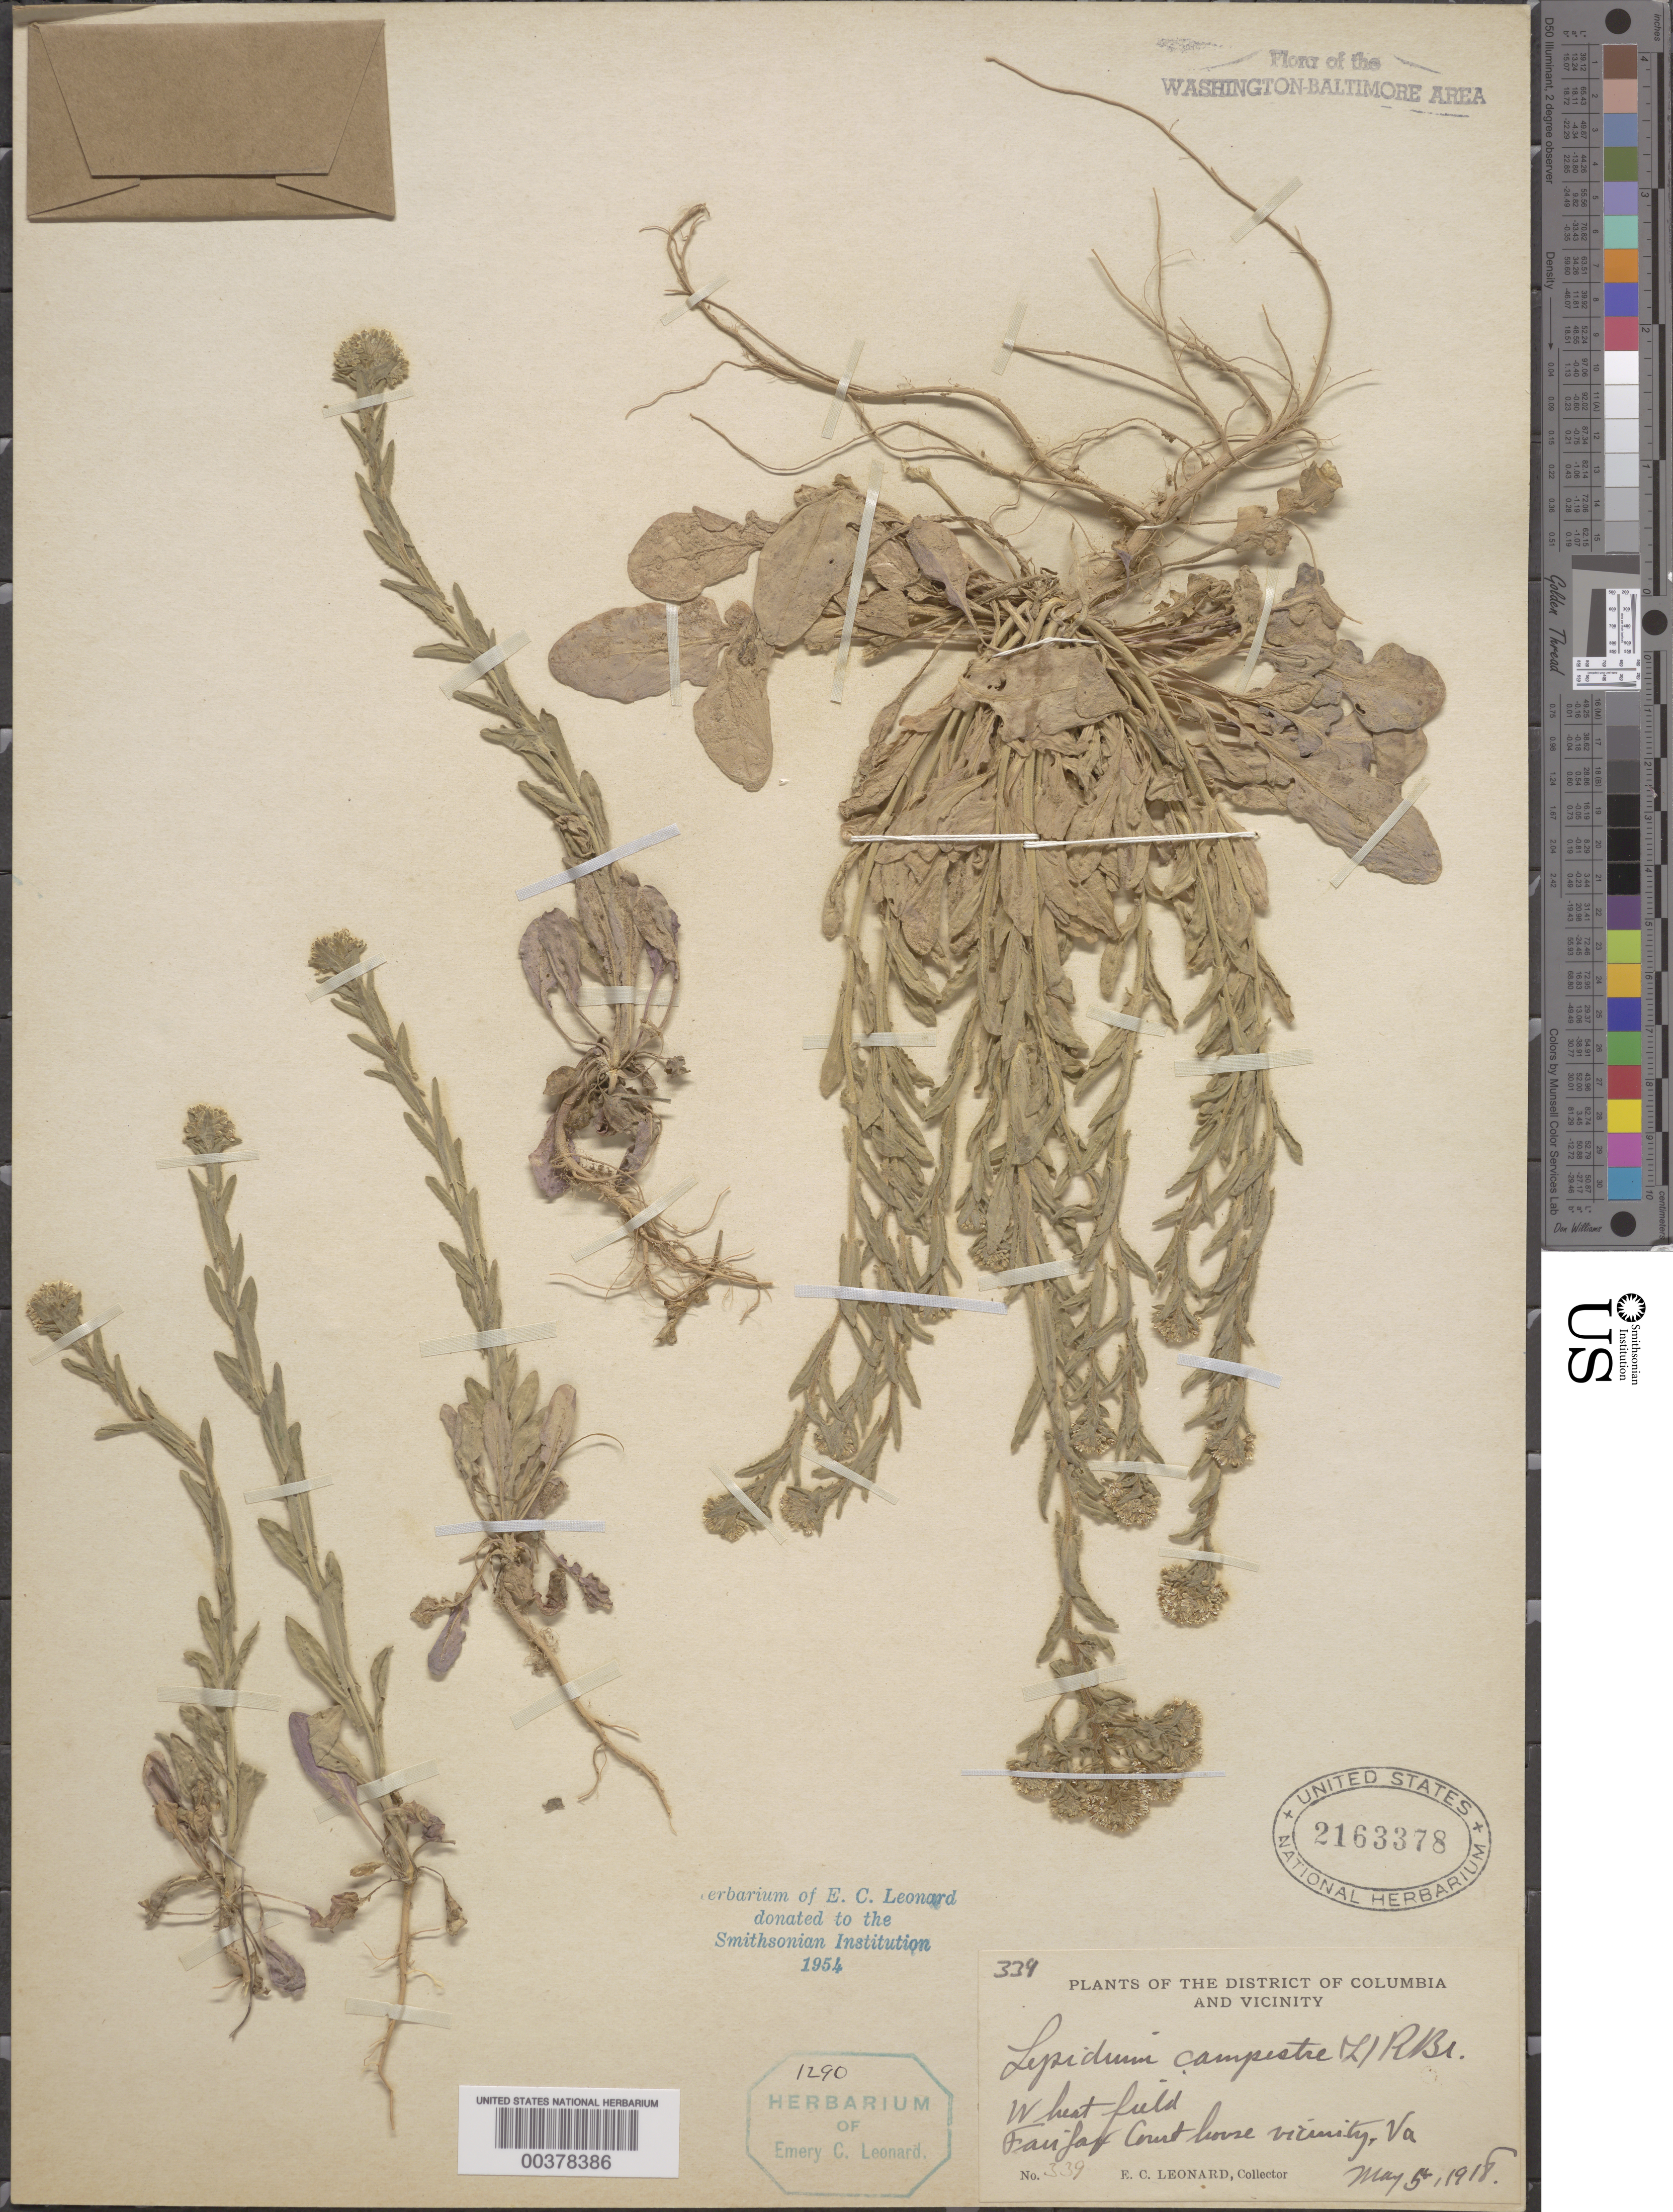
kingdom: Plantae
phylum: Tracheophyta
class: Magnoliopsida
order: Brassicales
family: Brassicaceae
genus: Lepidium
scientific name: Lepidium campestre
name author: (L.) W.T. Aiton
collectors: E. C. Leonard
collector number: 339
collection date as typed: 05 May 1918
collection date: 1918-05-05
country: United States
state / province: Virginia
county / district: Fairfax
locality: Fairfax Courthouse vicinity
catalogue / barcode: US 2163378